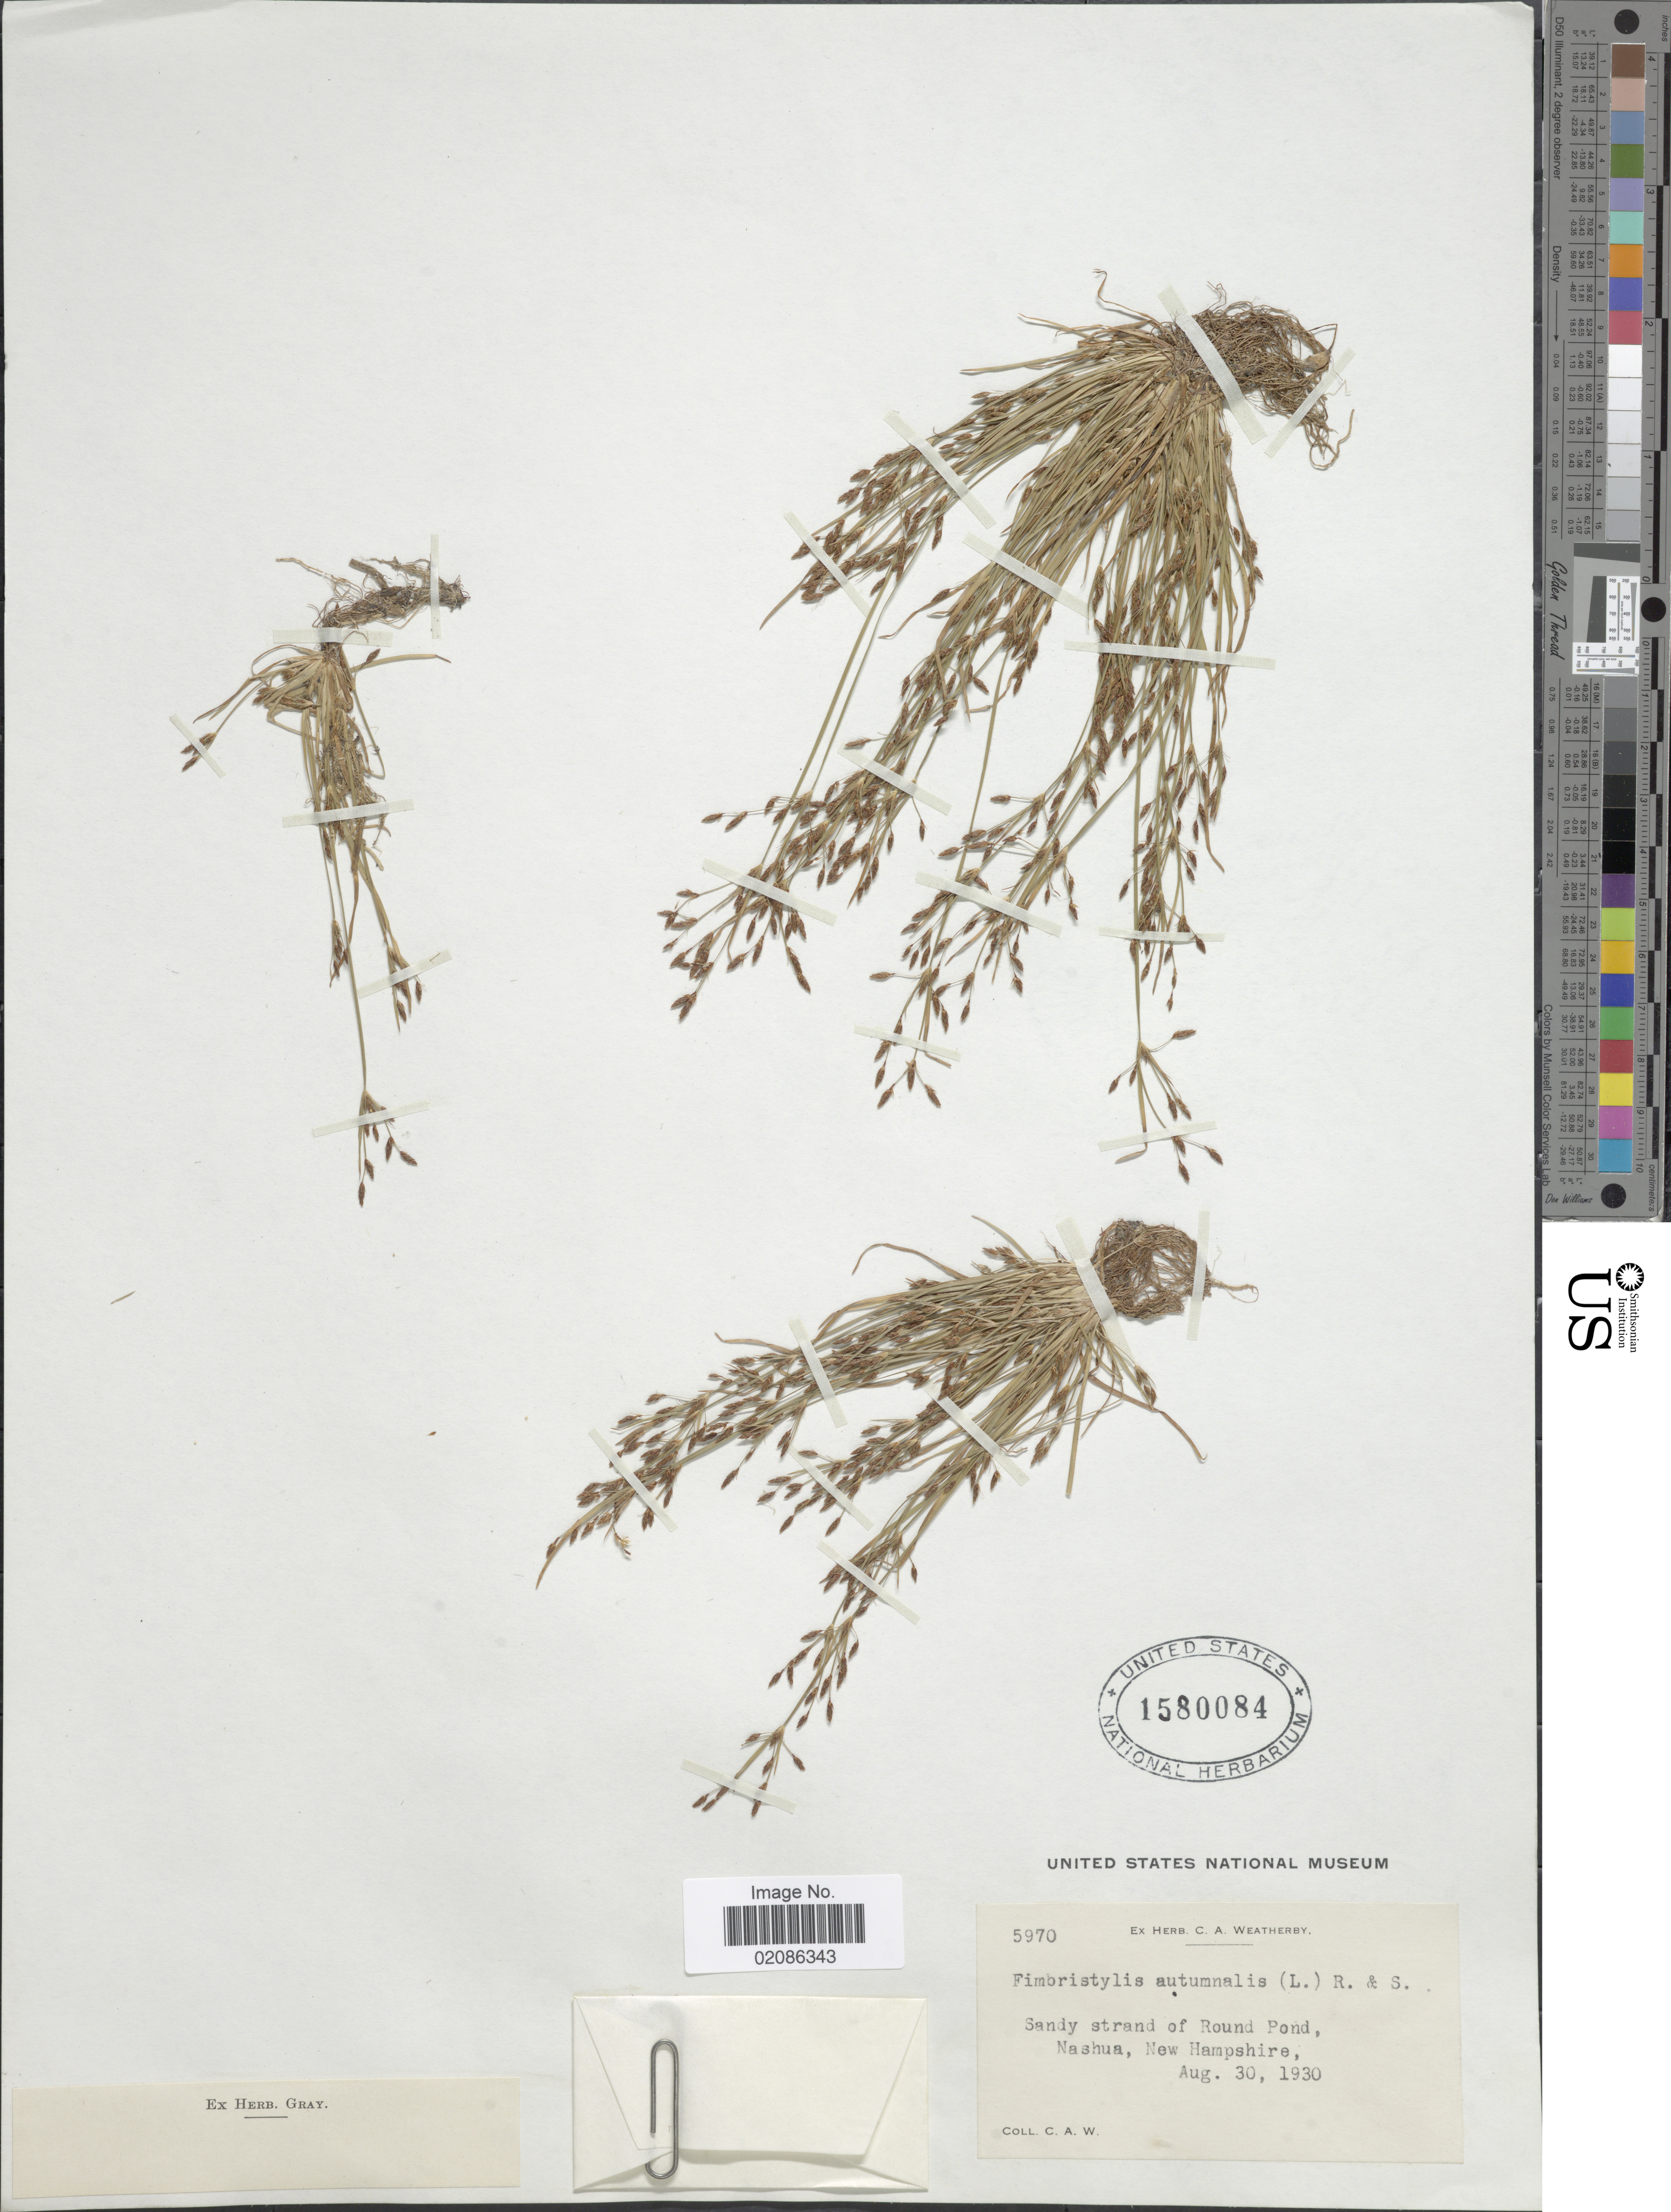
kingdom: Plantae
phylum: Tracheophyta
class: Liliopsida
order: Poales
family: Cyperaceae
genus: Fimbristylis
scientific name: Fimbristylis autumnalis (L.) Roem. & Schult.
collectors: C. A. Weatherby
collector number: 5970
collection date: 1930-08-30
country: United States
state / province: New Hampshire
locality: Sandy strand of Round Pond, Nashua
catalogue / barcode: US 1580084